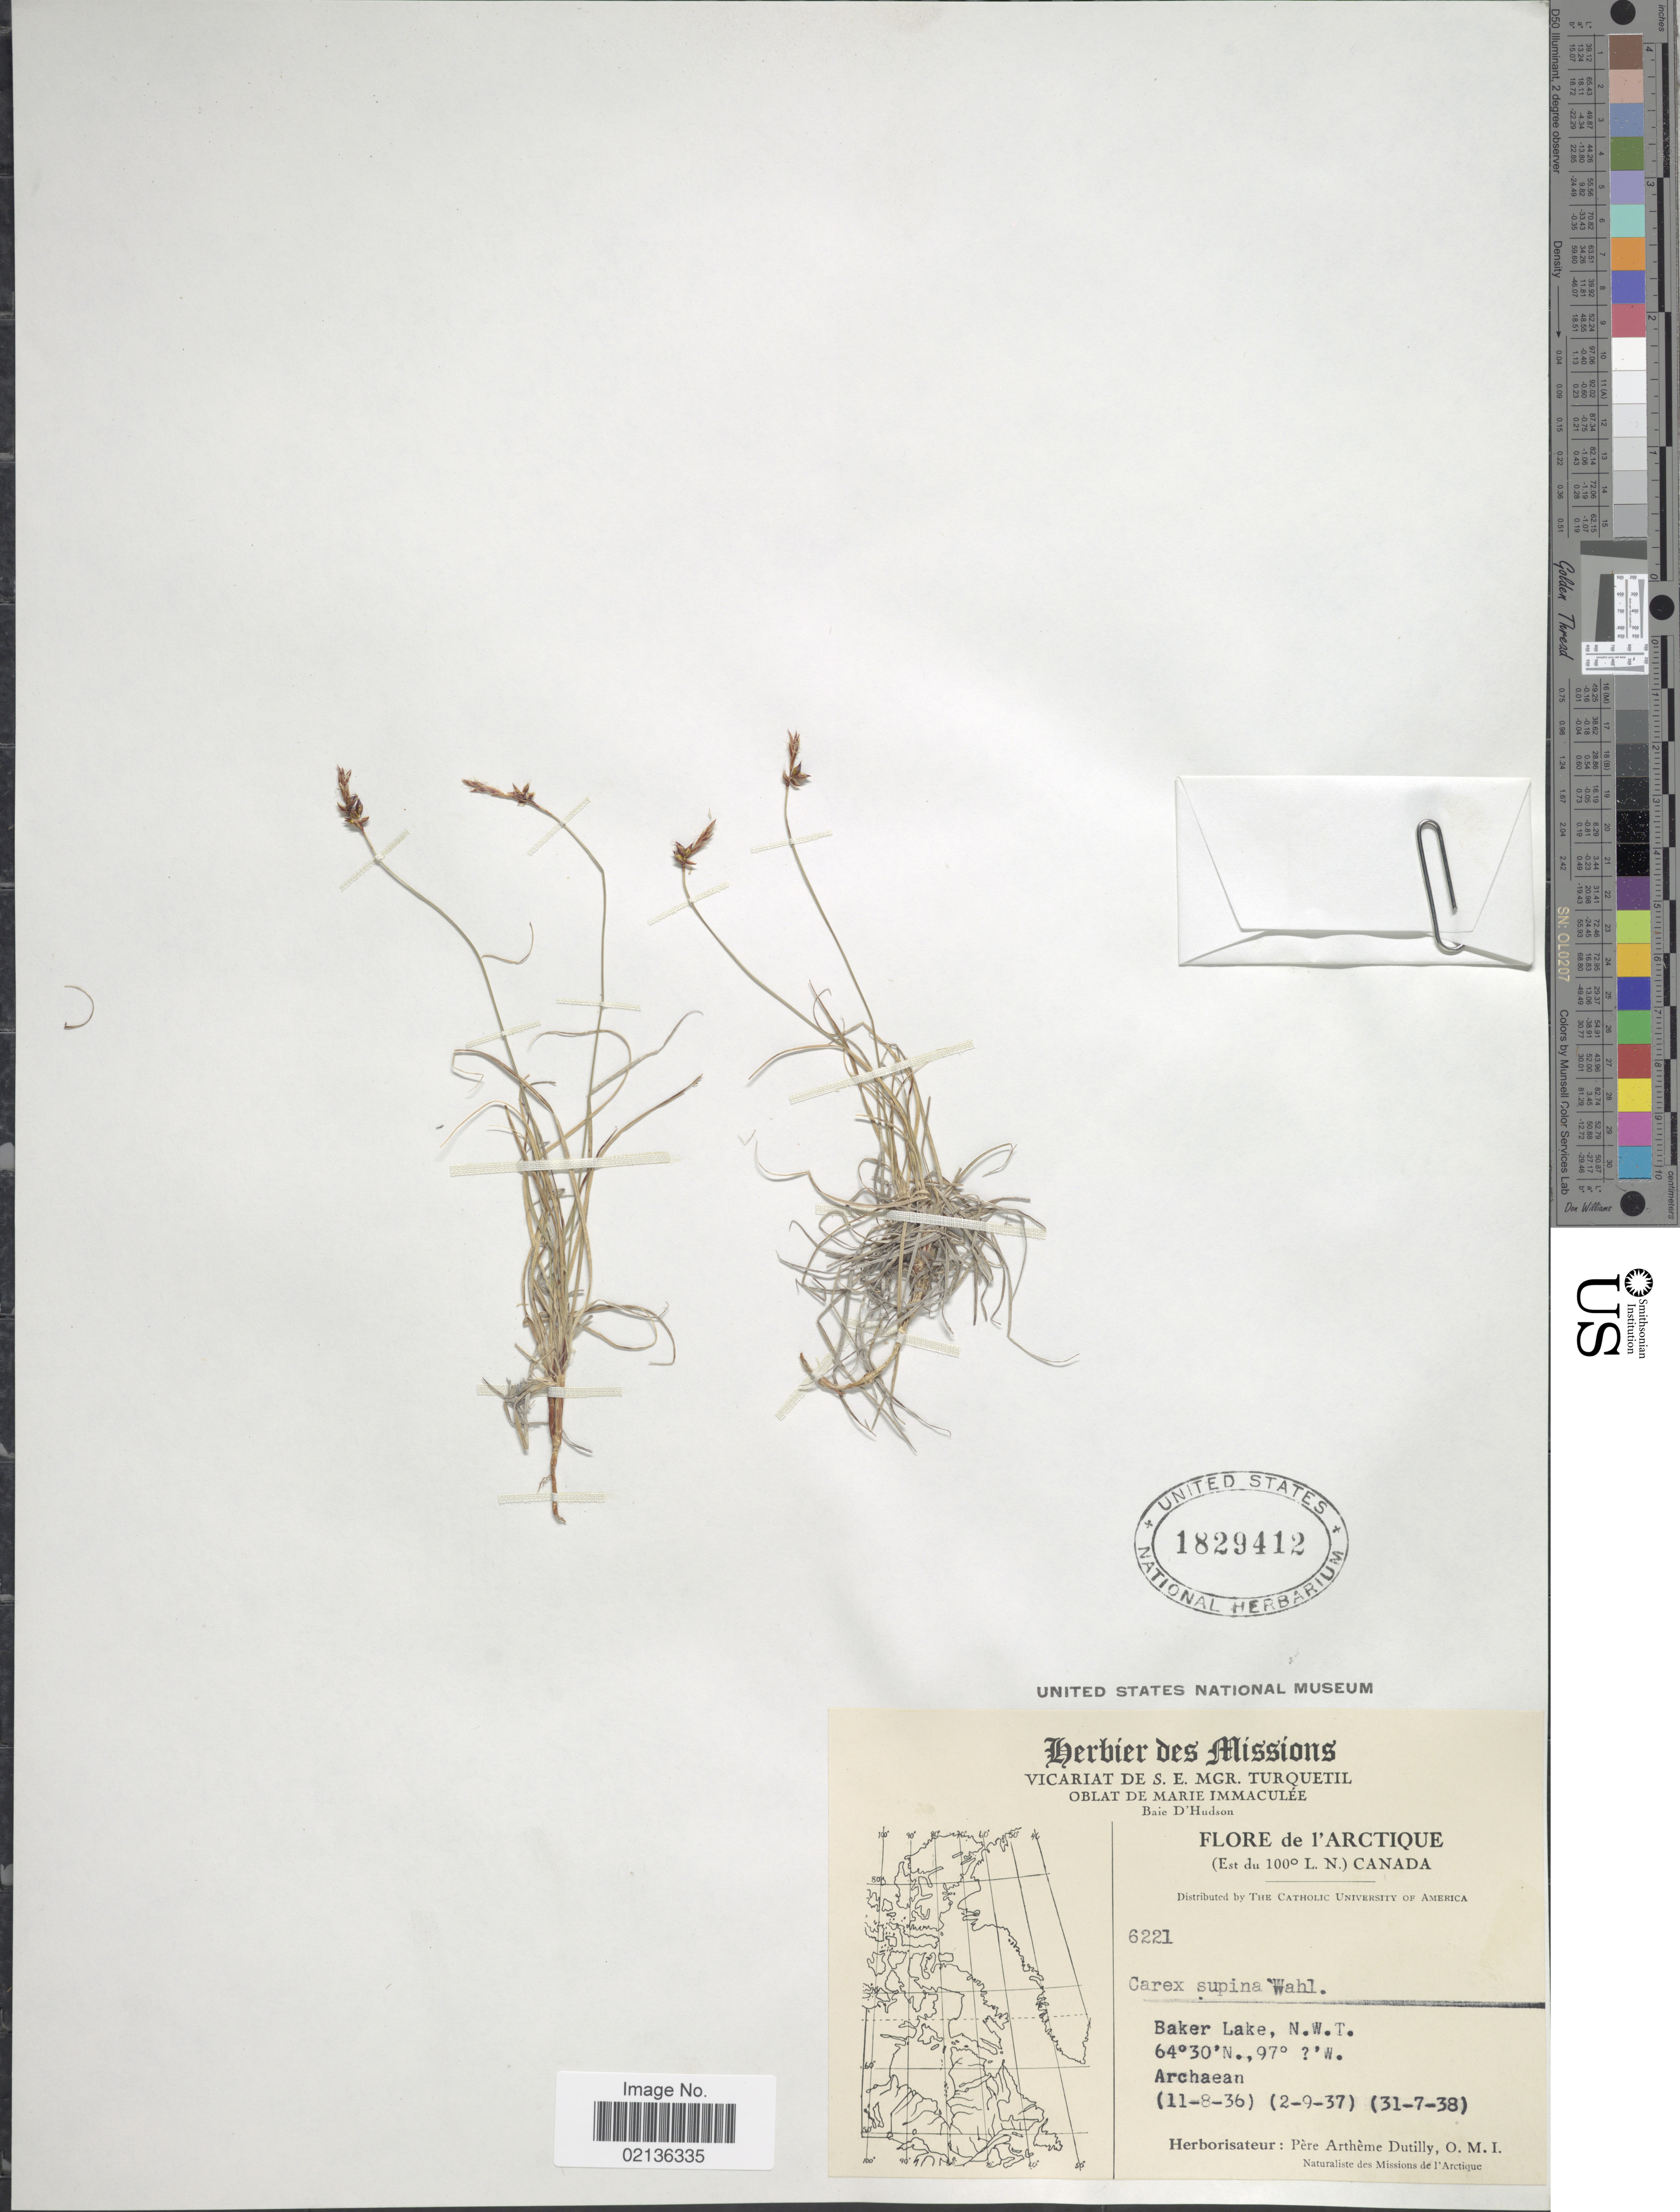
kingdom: Plantae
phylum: Tracheophyta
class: Liliopsida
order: Poales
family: Cyperaceae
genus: Carex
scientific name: Carex supina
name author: Willd. ex Wahlenb.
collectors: A. Dutilly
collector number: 6221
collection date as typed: Transcribed d/m/y: 11/8/36 to 31/7/38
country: Canada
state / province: Nunavut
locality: De l'Arctique, Baker Lake, N.W.T. T. Oblat de Marie Immaculee, Baie D'Hudson, (Est du 100 ° L.N.) Canada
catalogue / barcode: US 1829412